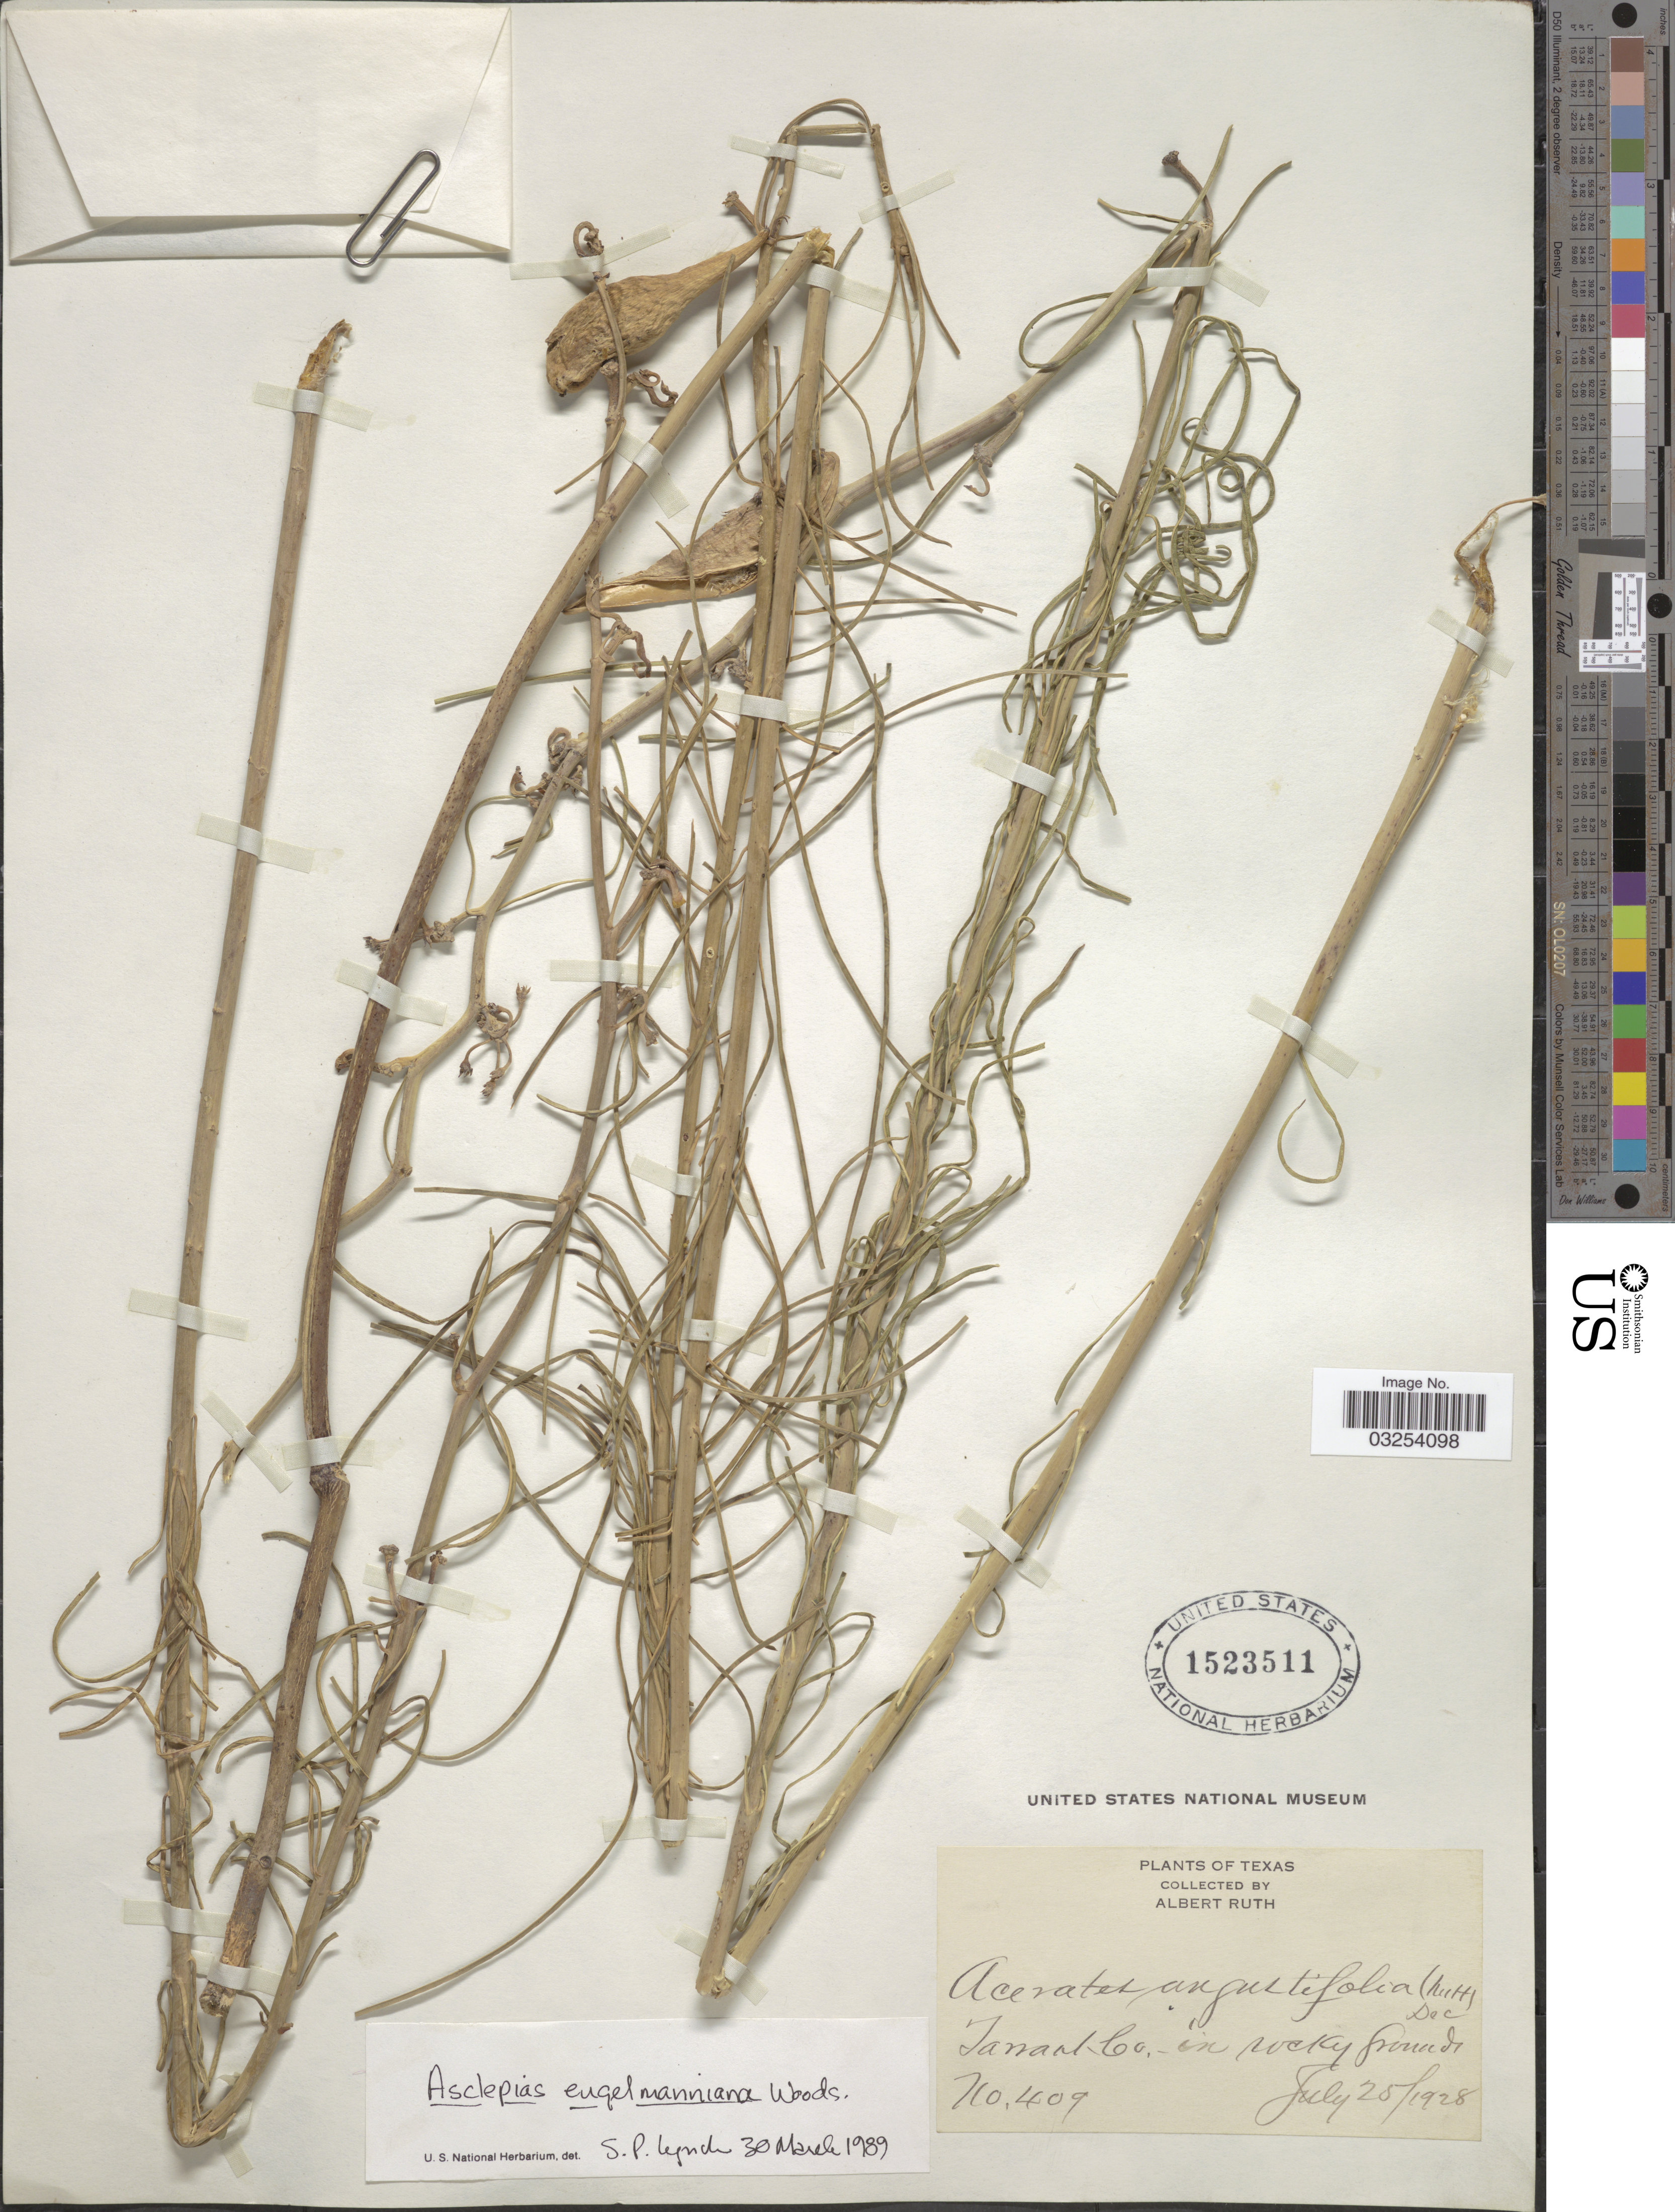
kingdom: Plantae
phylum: Tracheophyta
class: Magnoliopsida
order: Gentianales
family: Apocynaceae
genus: Asclepias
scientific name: Asclepias engelmanniana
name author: Woodson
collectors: A. Ruth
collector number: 409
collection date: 1928-07-25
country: United States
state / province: Texas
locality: Tarrant Co.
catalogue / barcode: US 1523511